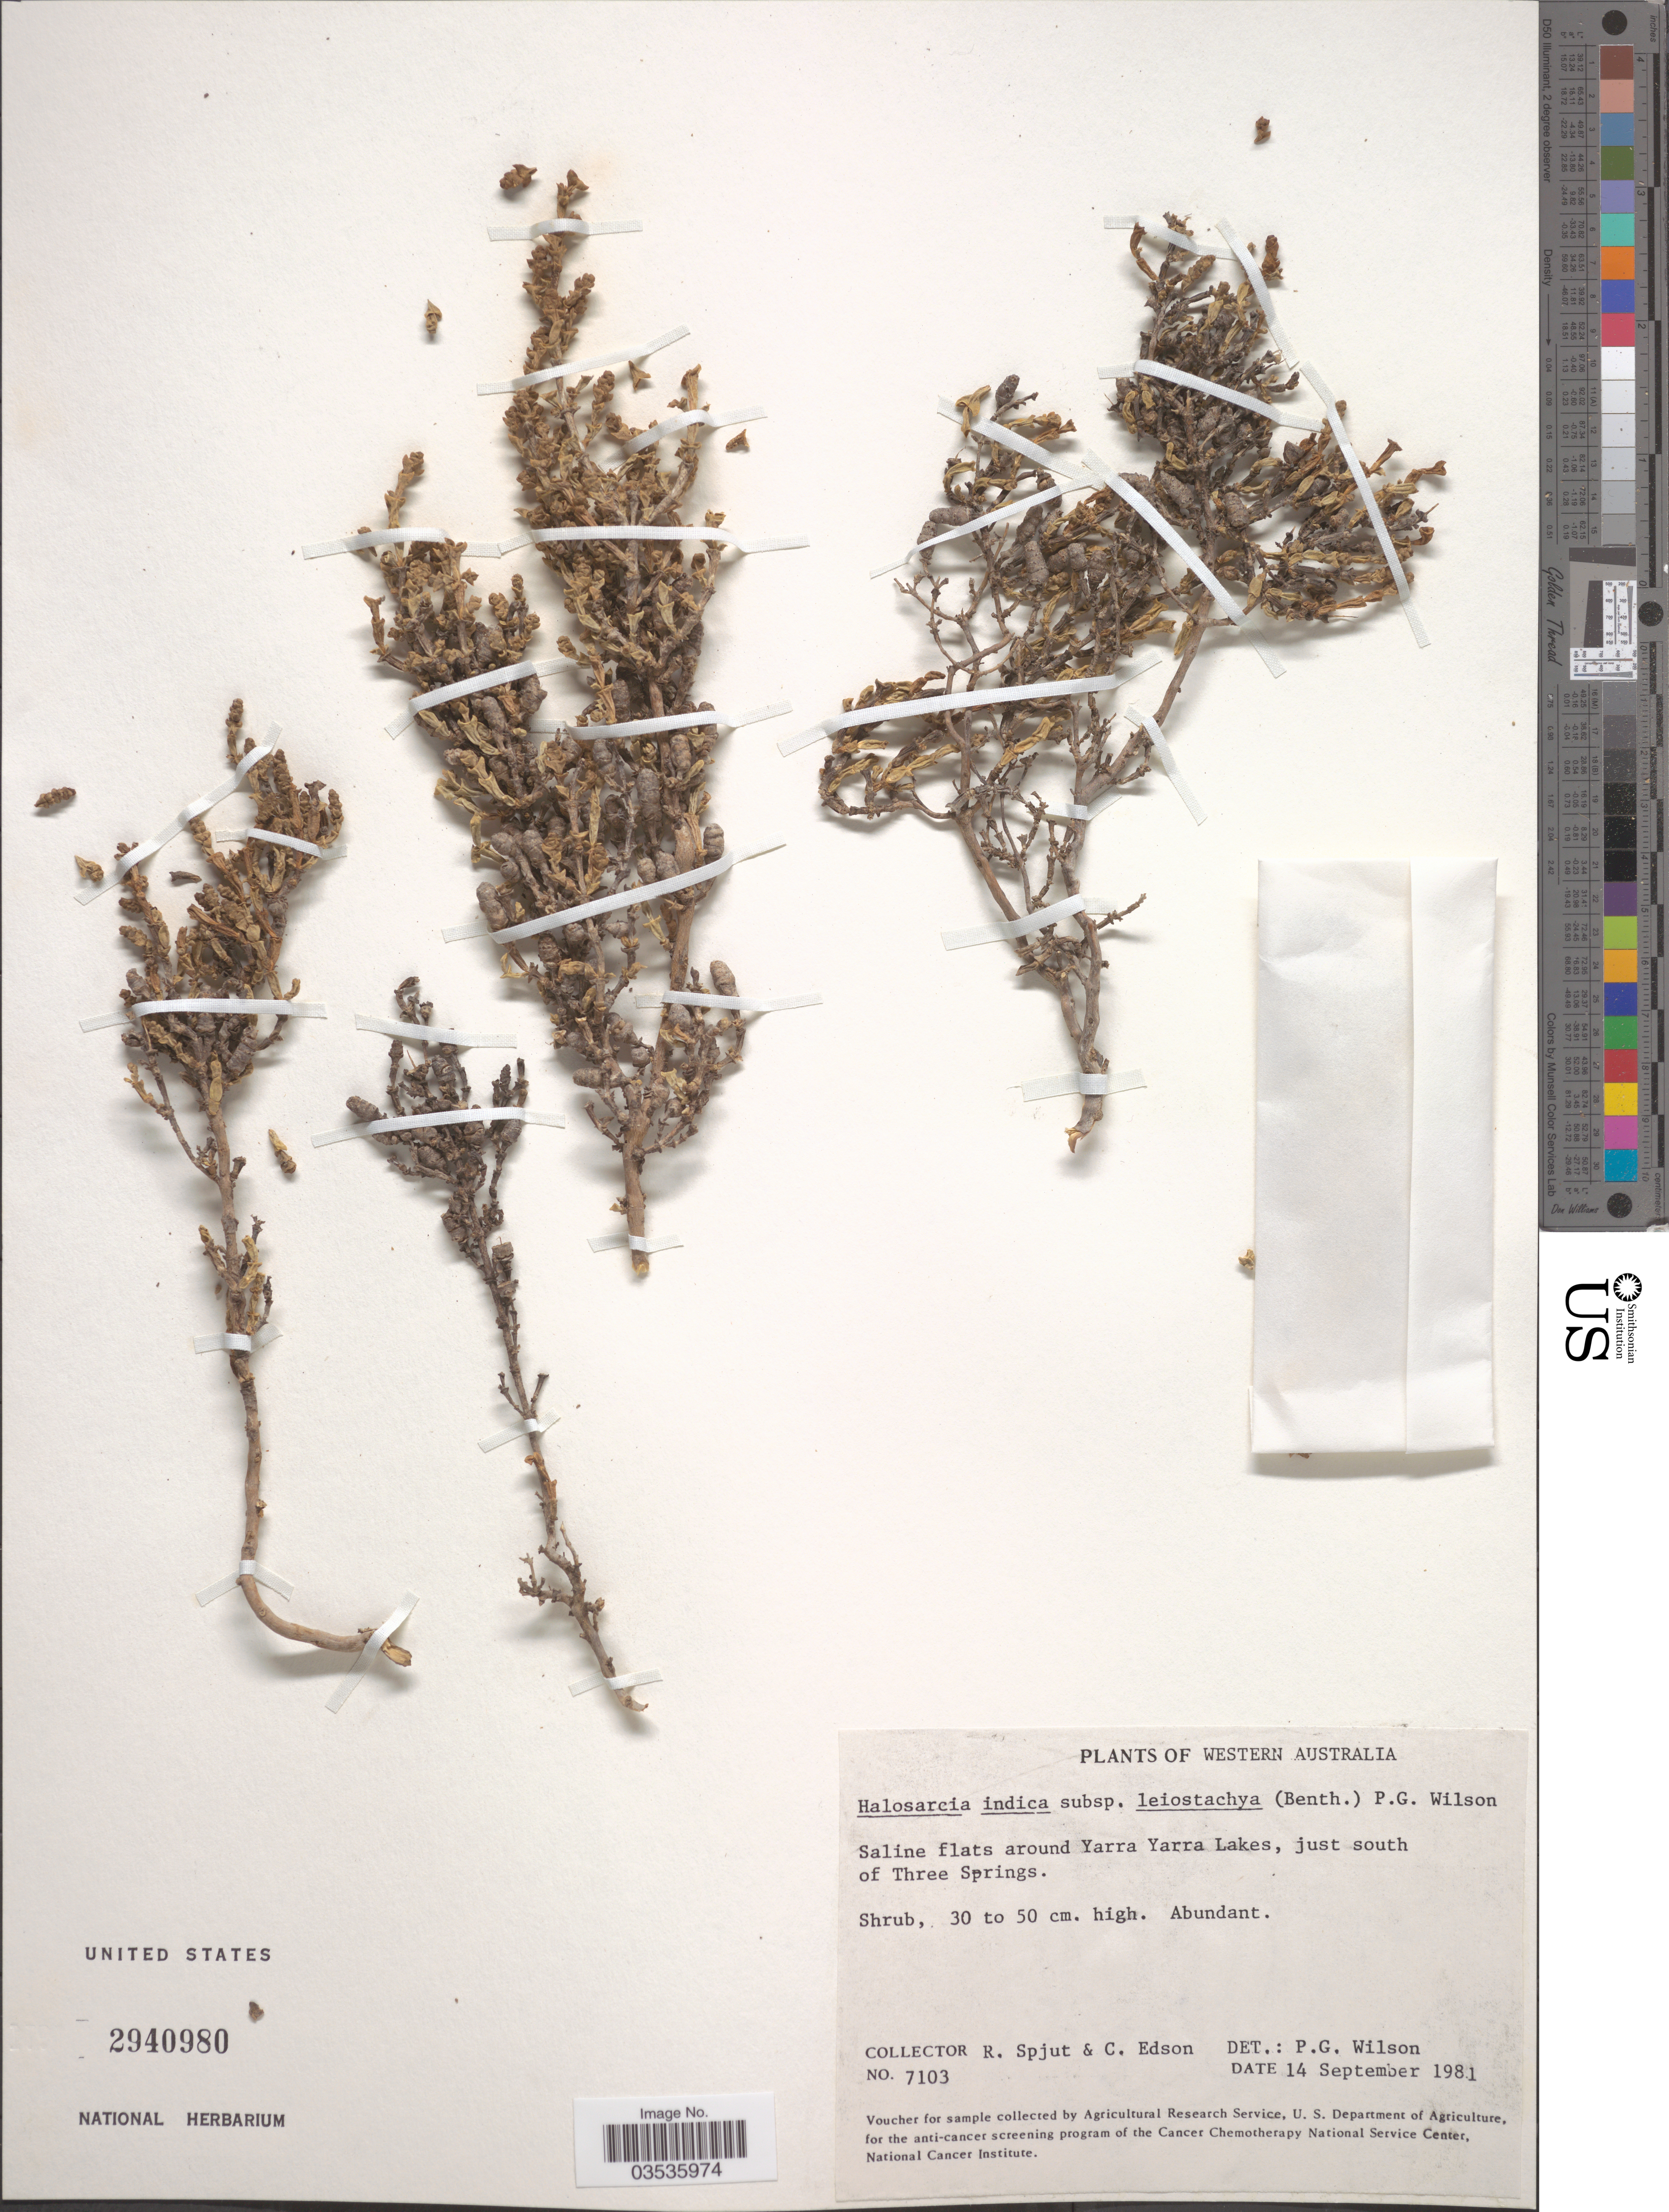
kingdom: Plantae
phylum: Tracheophyta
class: Magnoliopsida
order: Caryophyllales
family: Amaranthaceae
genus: Tecticornia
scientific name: Tecticornia indica subsp. bidens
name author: (Nees) K.A. Sheph. & Paul G. Wilson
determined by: Shepherd, Kelly Anne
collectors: R. Spjut & C. Edson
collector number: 7103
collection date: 1981-09-14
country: Australia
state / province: Western Australia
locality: Around Yarra Yarra Lakes, just south of Three Springs.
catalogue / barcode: US 2940980